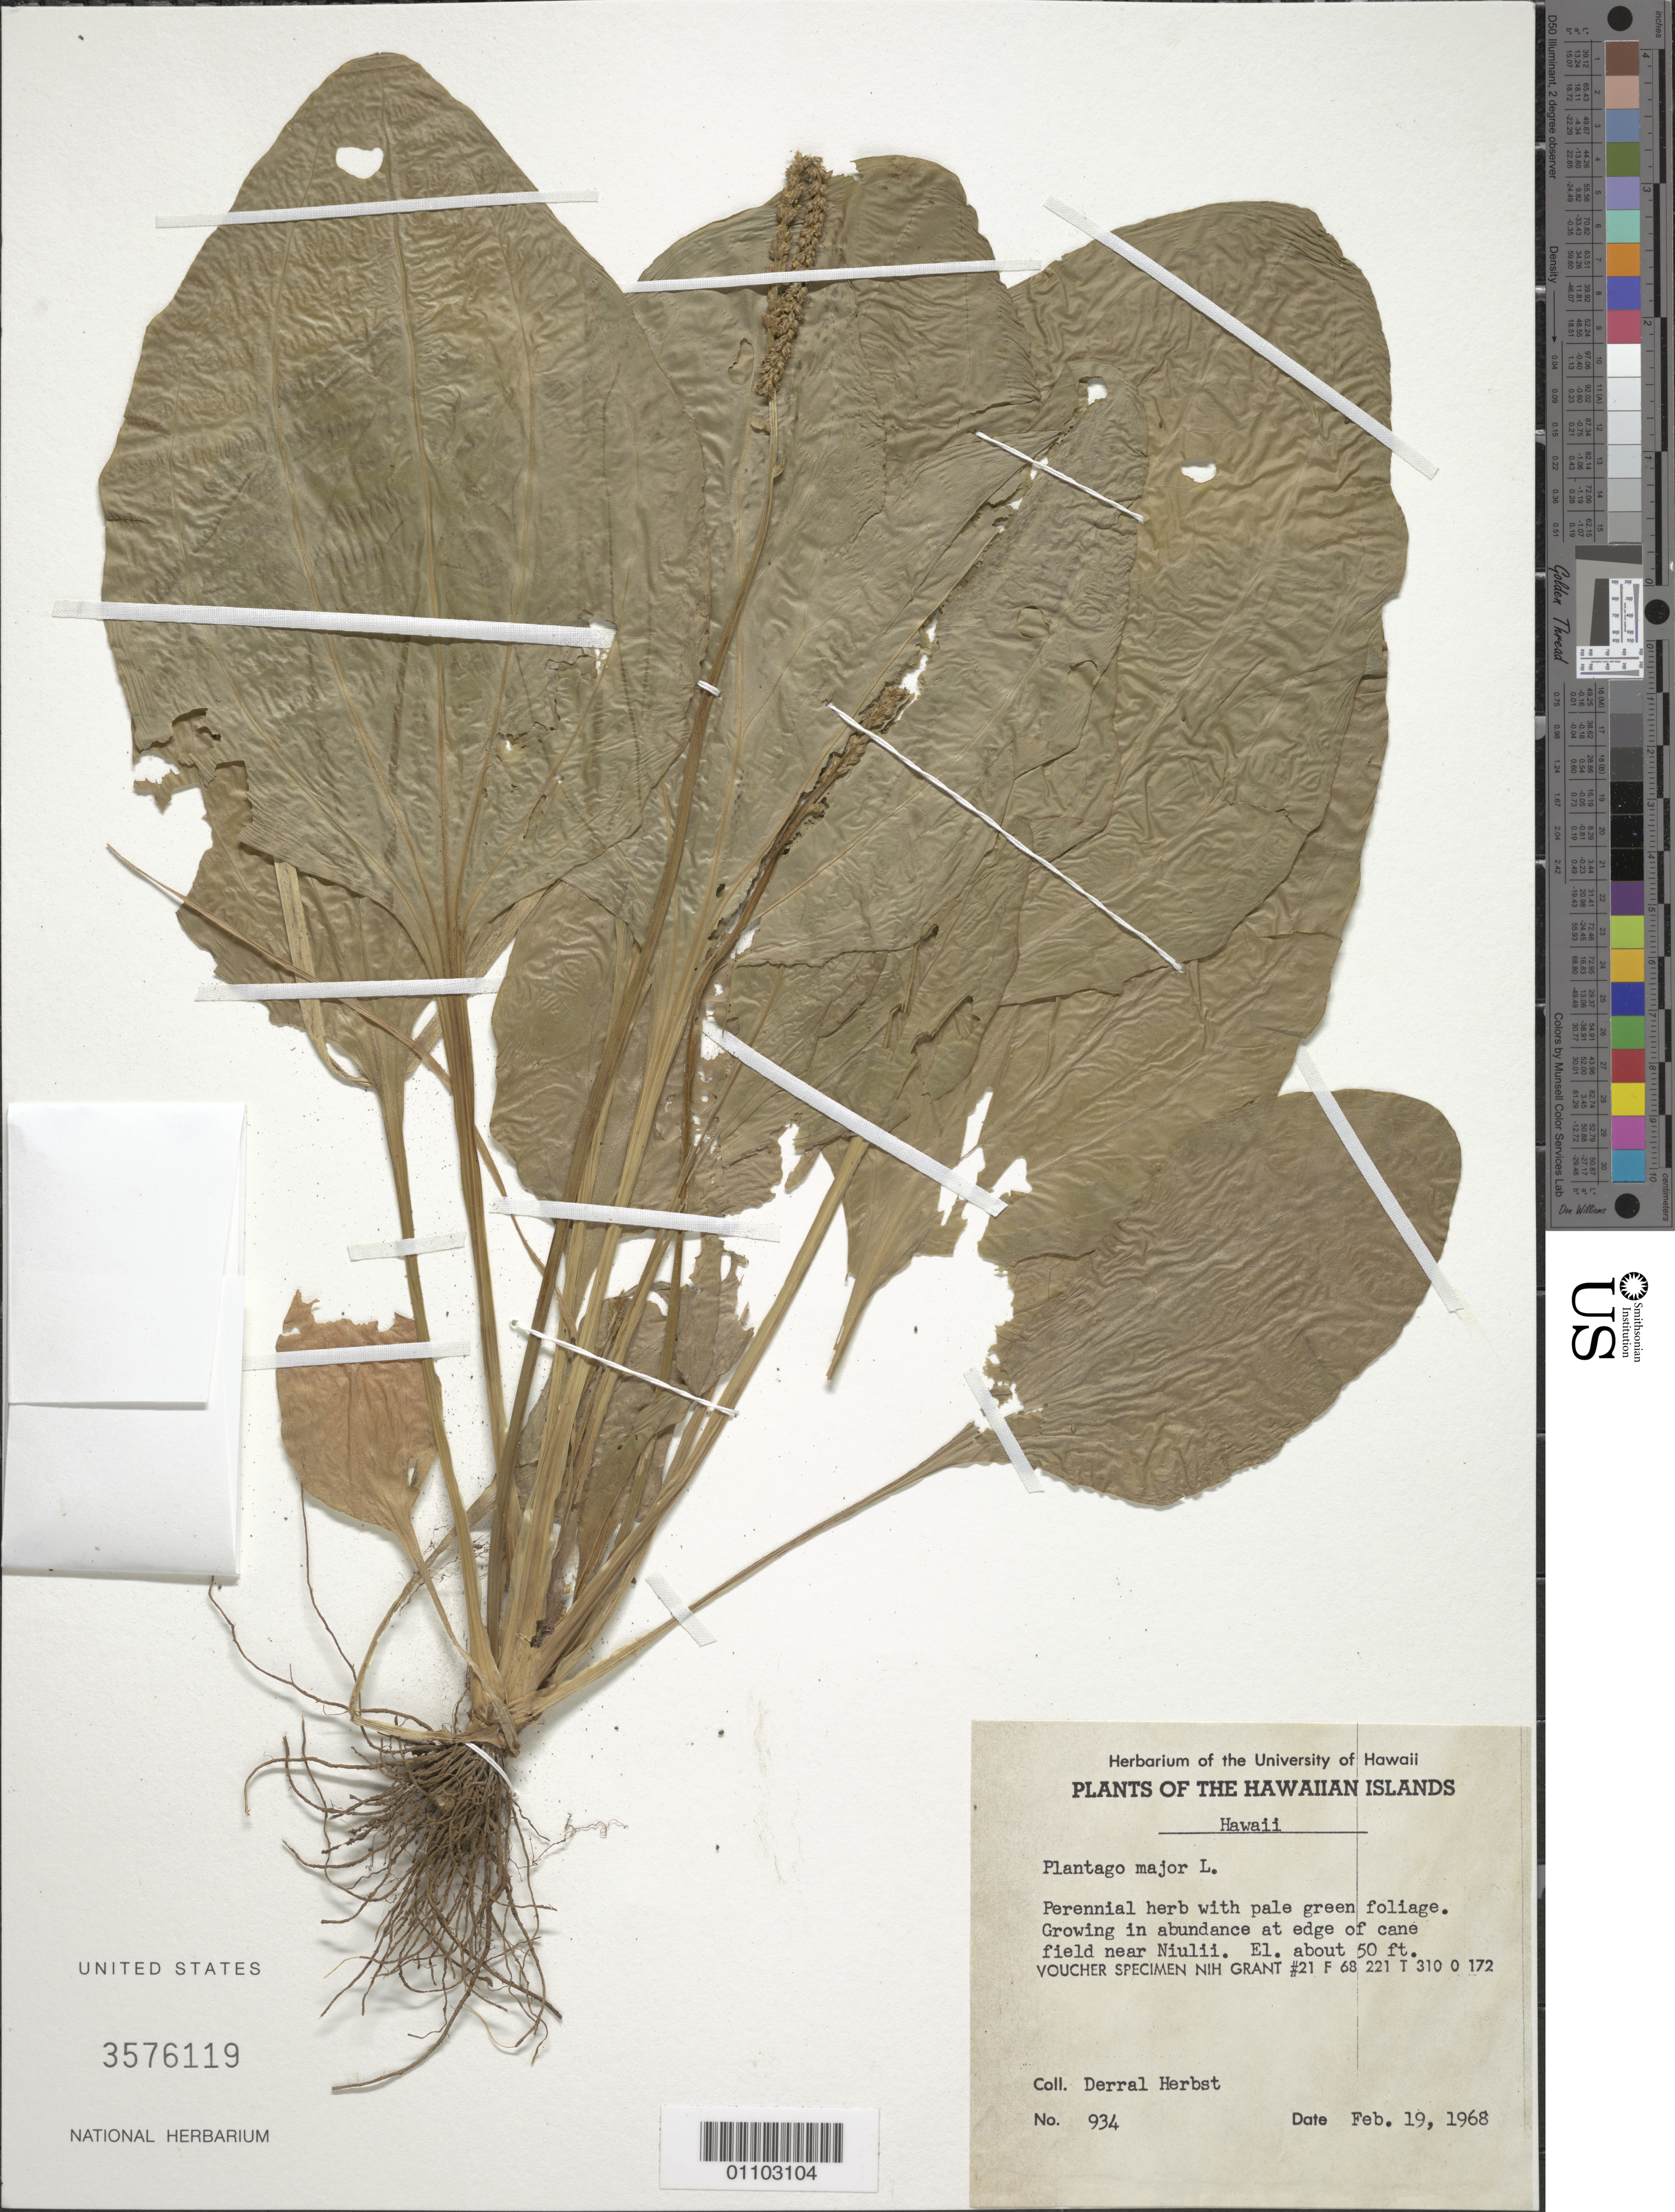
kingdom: Plantae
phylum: Tracheophyta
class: Magnoliopsida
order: Lamiales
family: Plantaginaceae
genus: Plantago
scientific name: Plantago major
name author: L.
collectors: D. R. Herbst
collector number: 934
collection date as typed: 19 Feb 1968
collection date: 1968-02-19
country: United States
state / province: Hawaii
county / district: Hawaii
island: Hawaii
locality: near Niulii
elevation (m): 15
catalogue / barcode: US 3576119